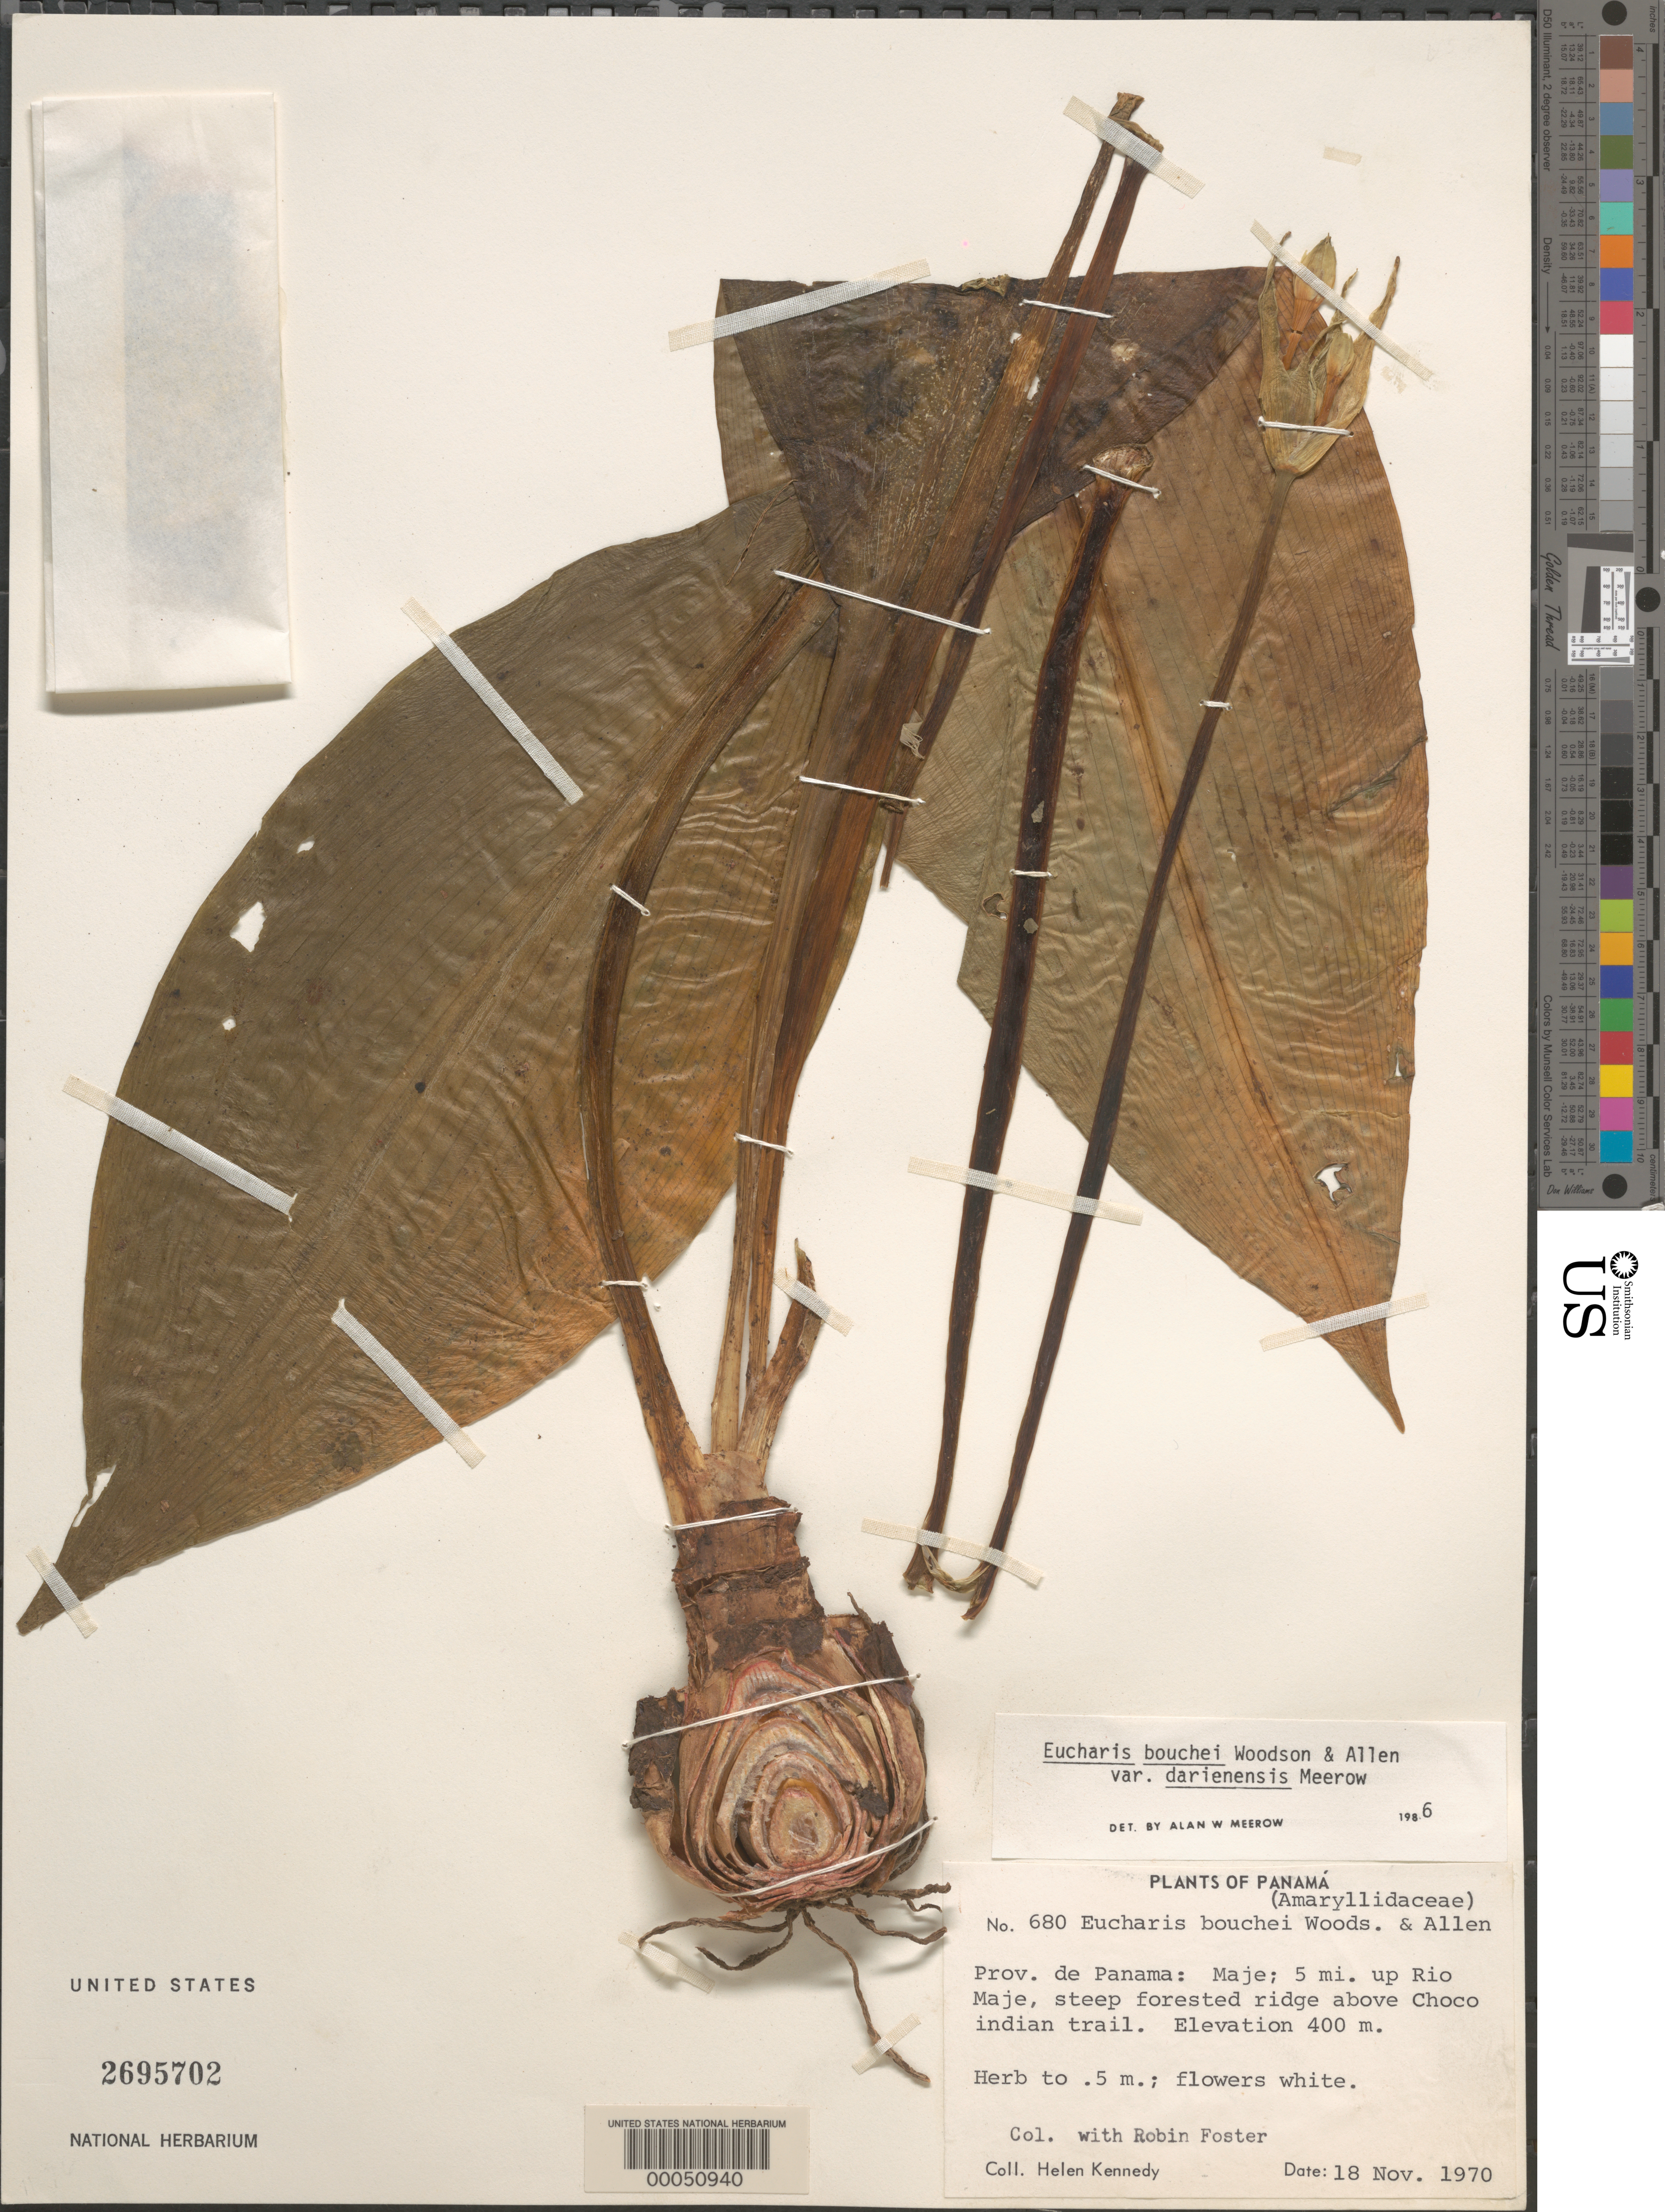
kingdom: Plantae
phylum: Tracheophyta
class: Liliopsida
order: Asparagales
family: Amaryllidaceae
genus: Eucharis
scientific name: Eucharis bouchei var. darienensis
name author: Meerow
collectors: H. Kennedy & R. B. Foster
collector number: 680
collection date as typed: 18 Nov 1970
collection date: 1970-11-18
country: Panama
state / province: Panamá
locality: Maje, 5 mi. up Rio Maje, above Choco Indian Trail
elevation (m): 400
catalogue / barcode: US 2695702